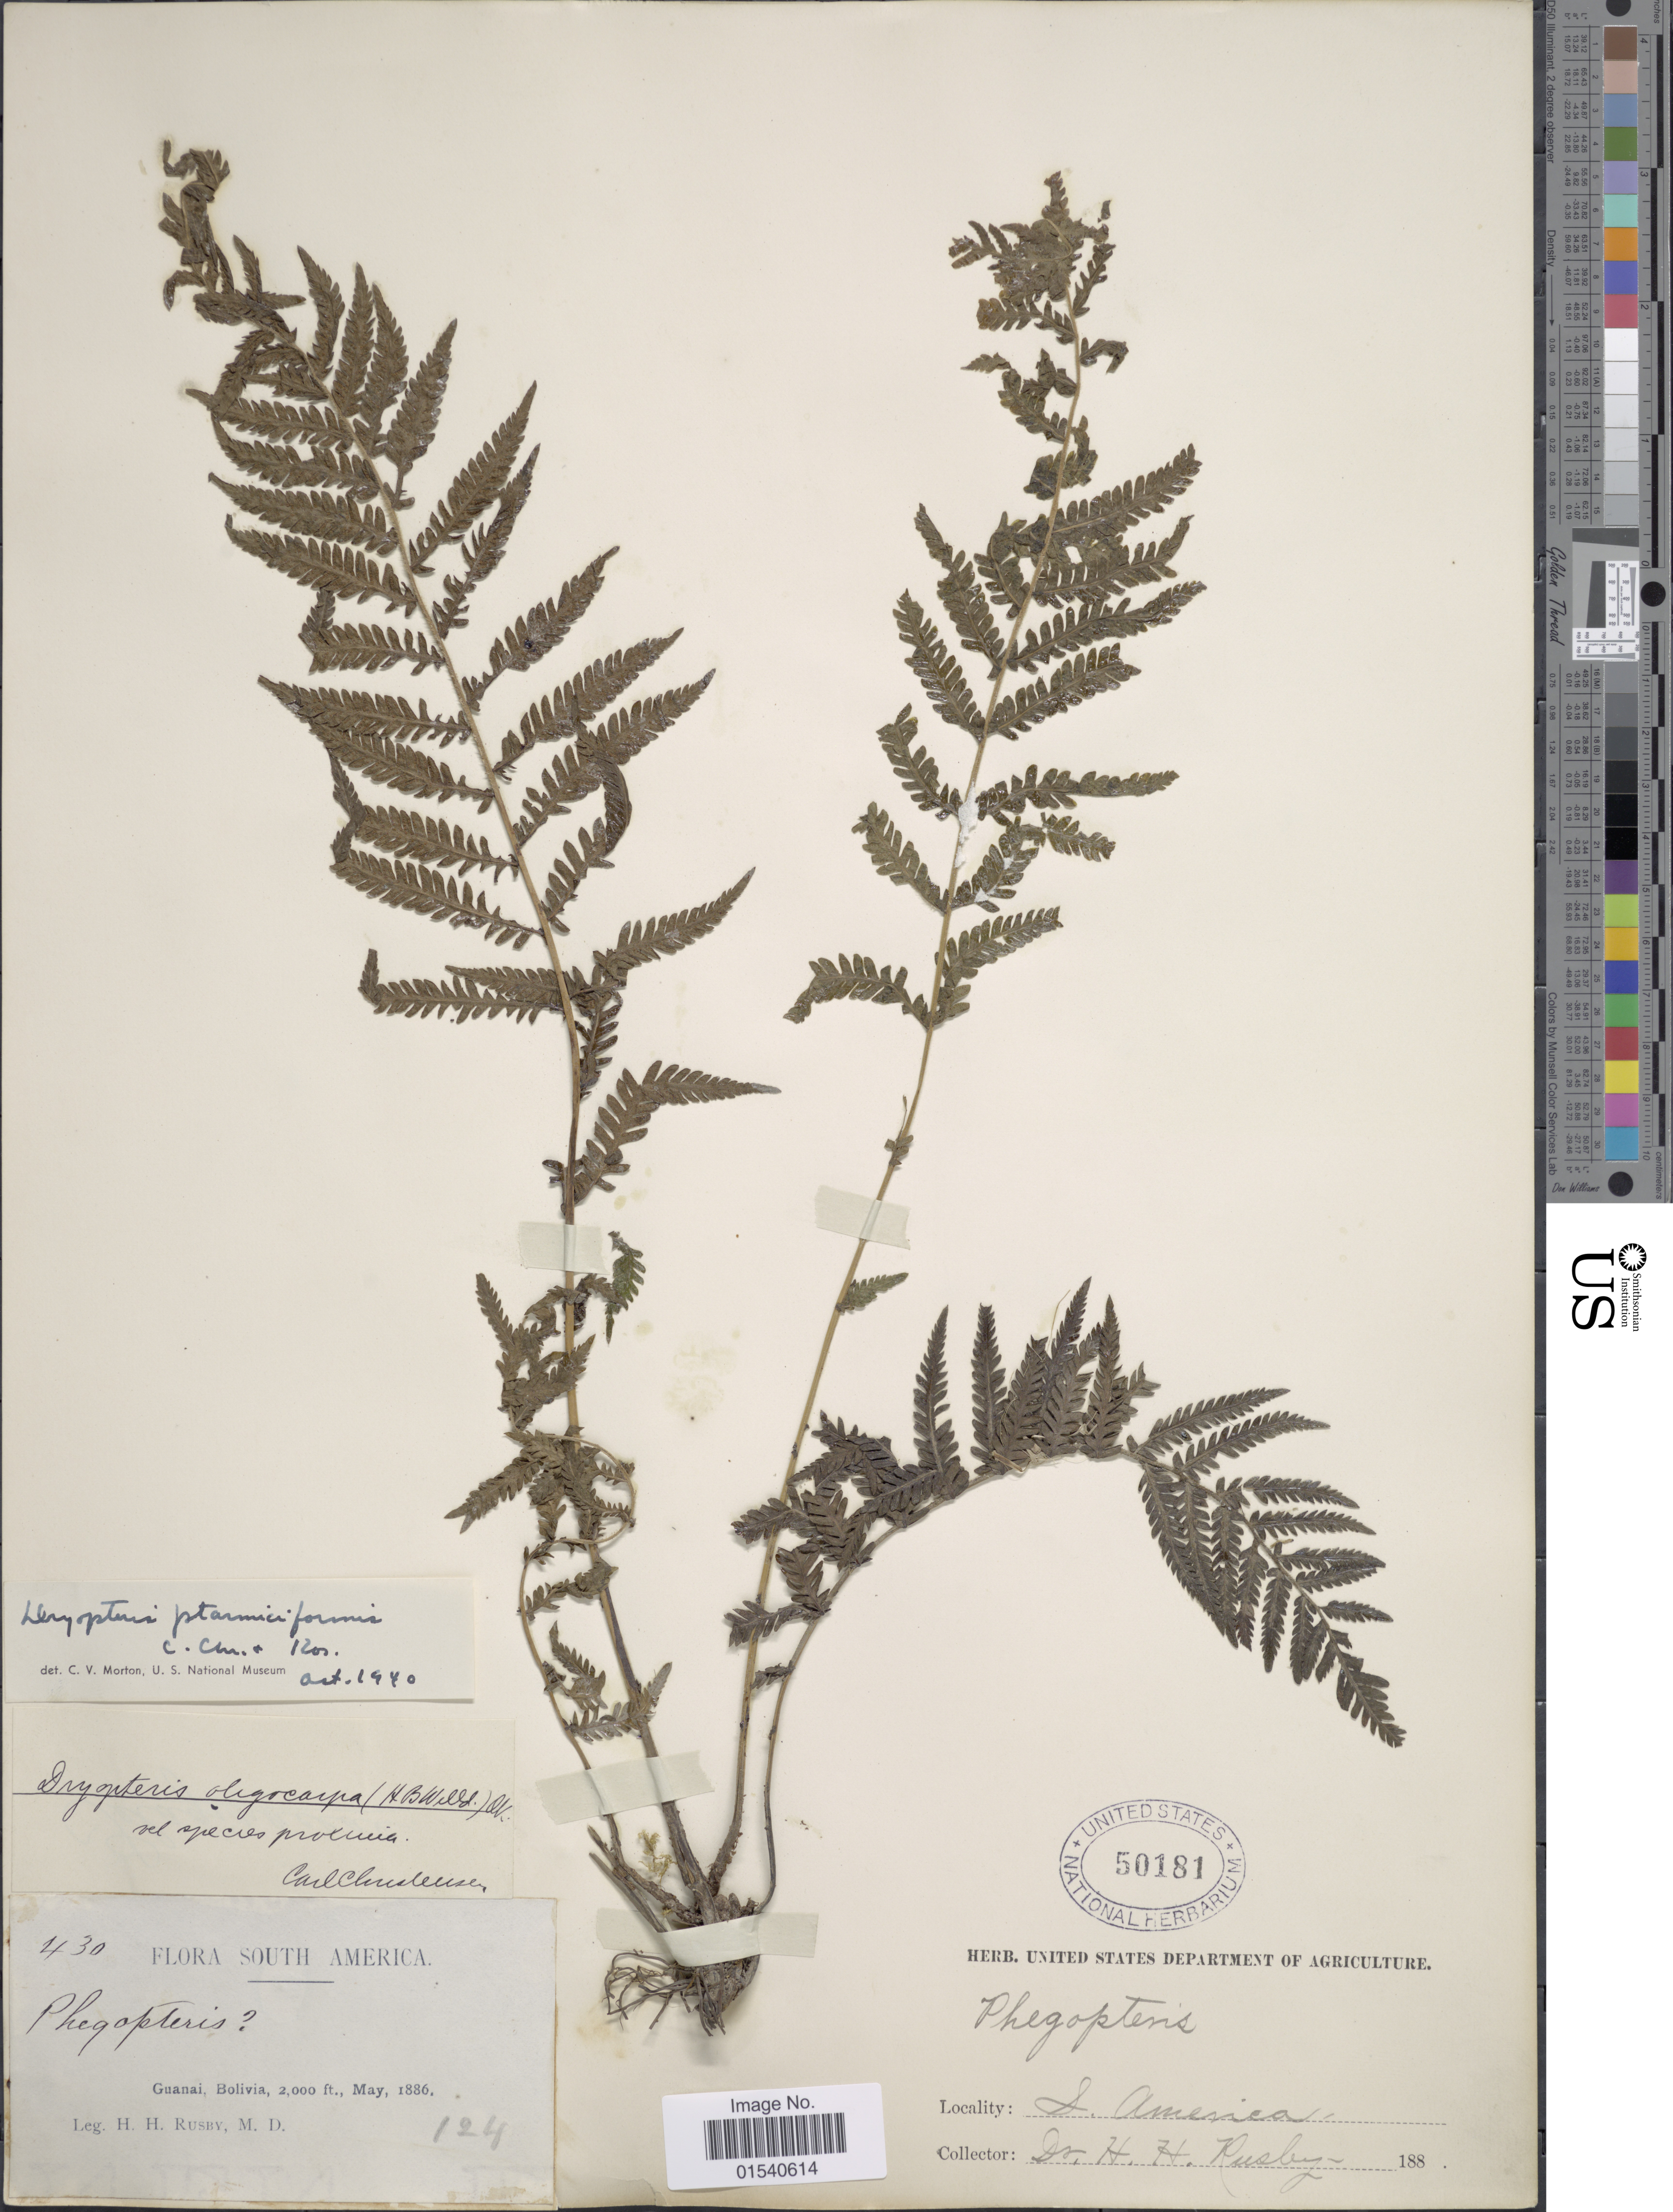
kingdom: Plantae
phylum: Tracheophyta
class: Polypodiopsida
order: Polypodiales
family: Thelypteridaceae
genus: Amauropelta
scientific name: Amauropelta ptarimiciformis (C. Chr. & Rosenst.) comb. nov., ined 2015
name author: (C. Chr. & Rosenst.)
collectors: H. H. Rusby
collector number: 430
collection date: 1886-05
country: Bolivia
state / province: La Páz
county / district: Larecaja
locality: Guanay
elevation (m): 610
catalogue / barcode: US 50181